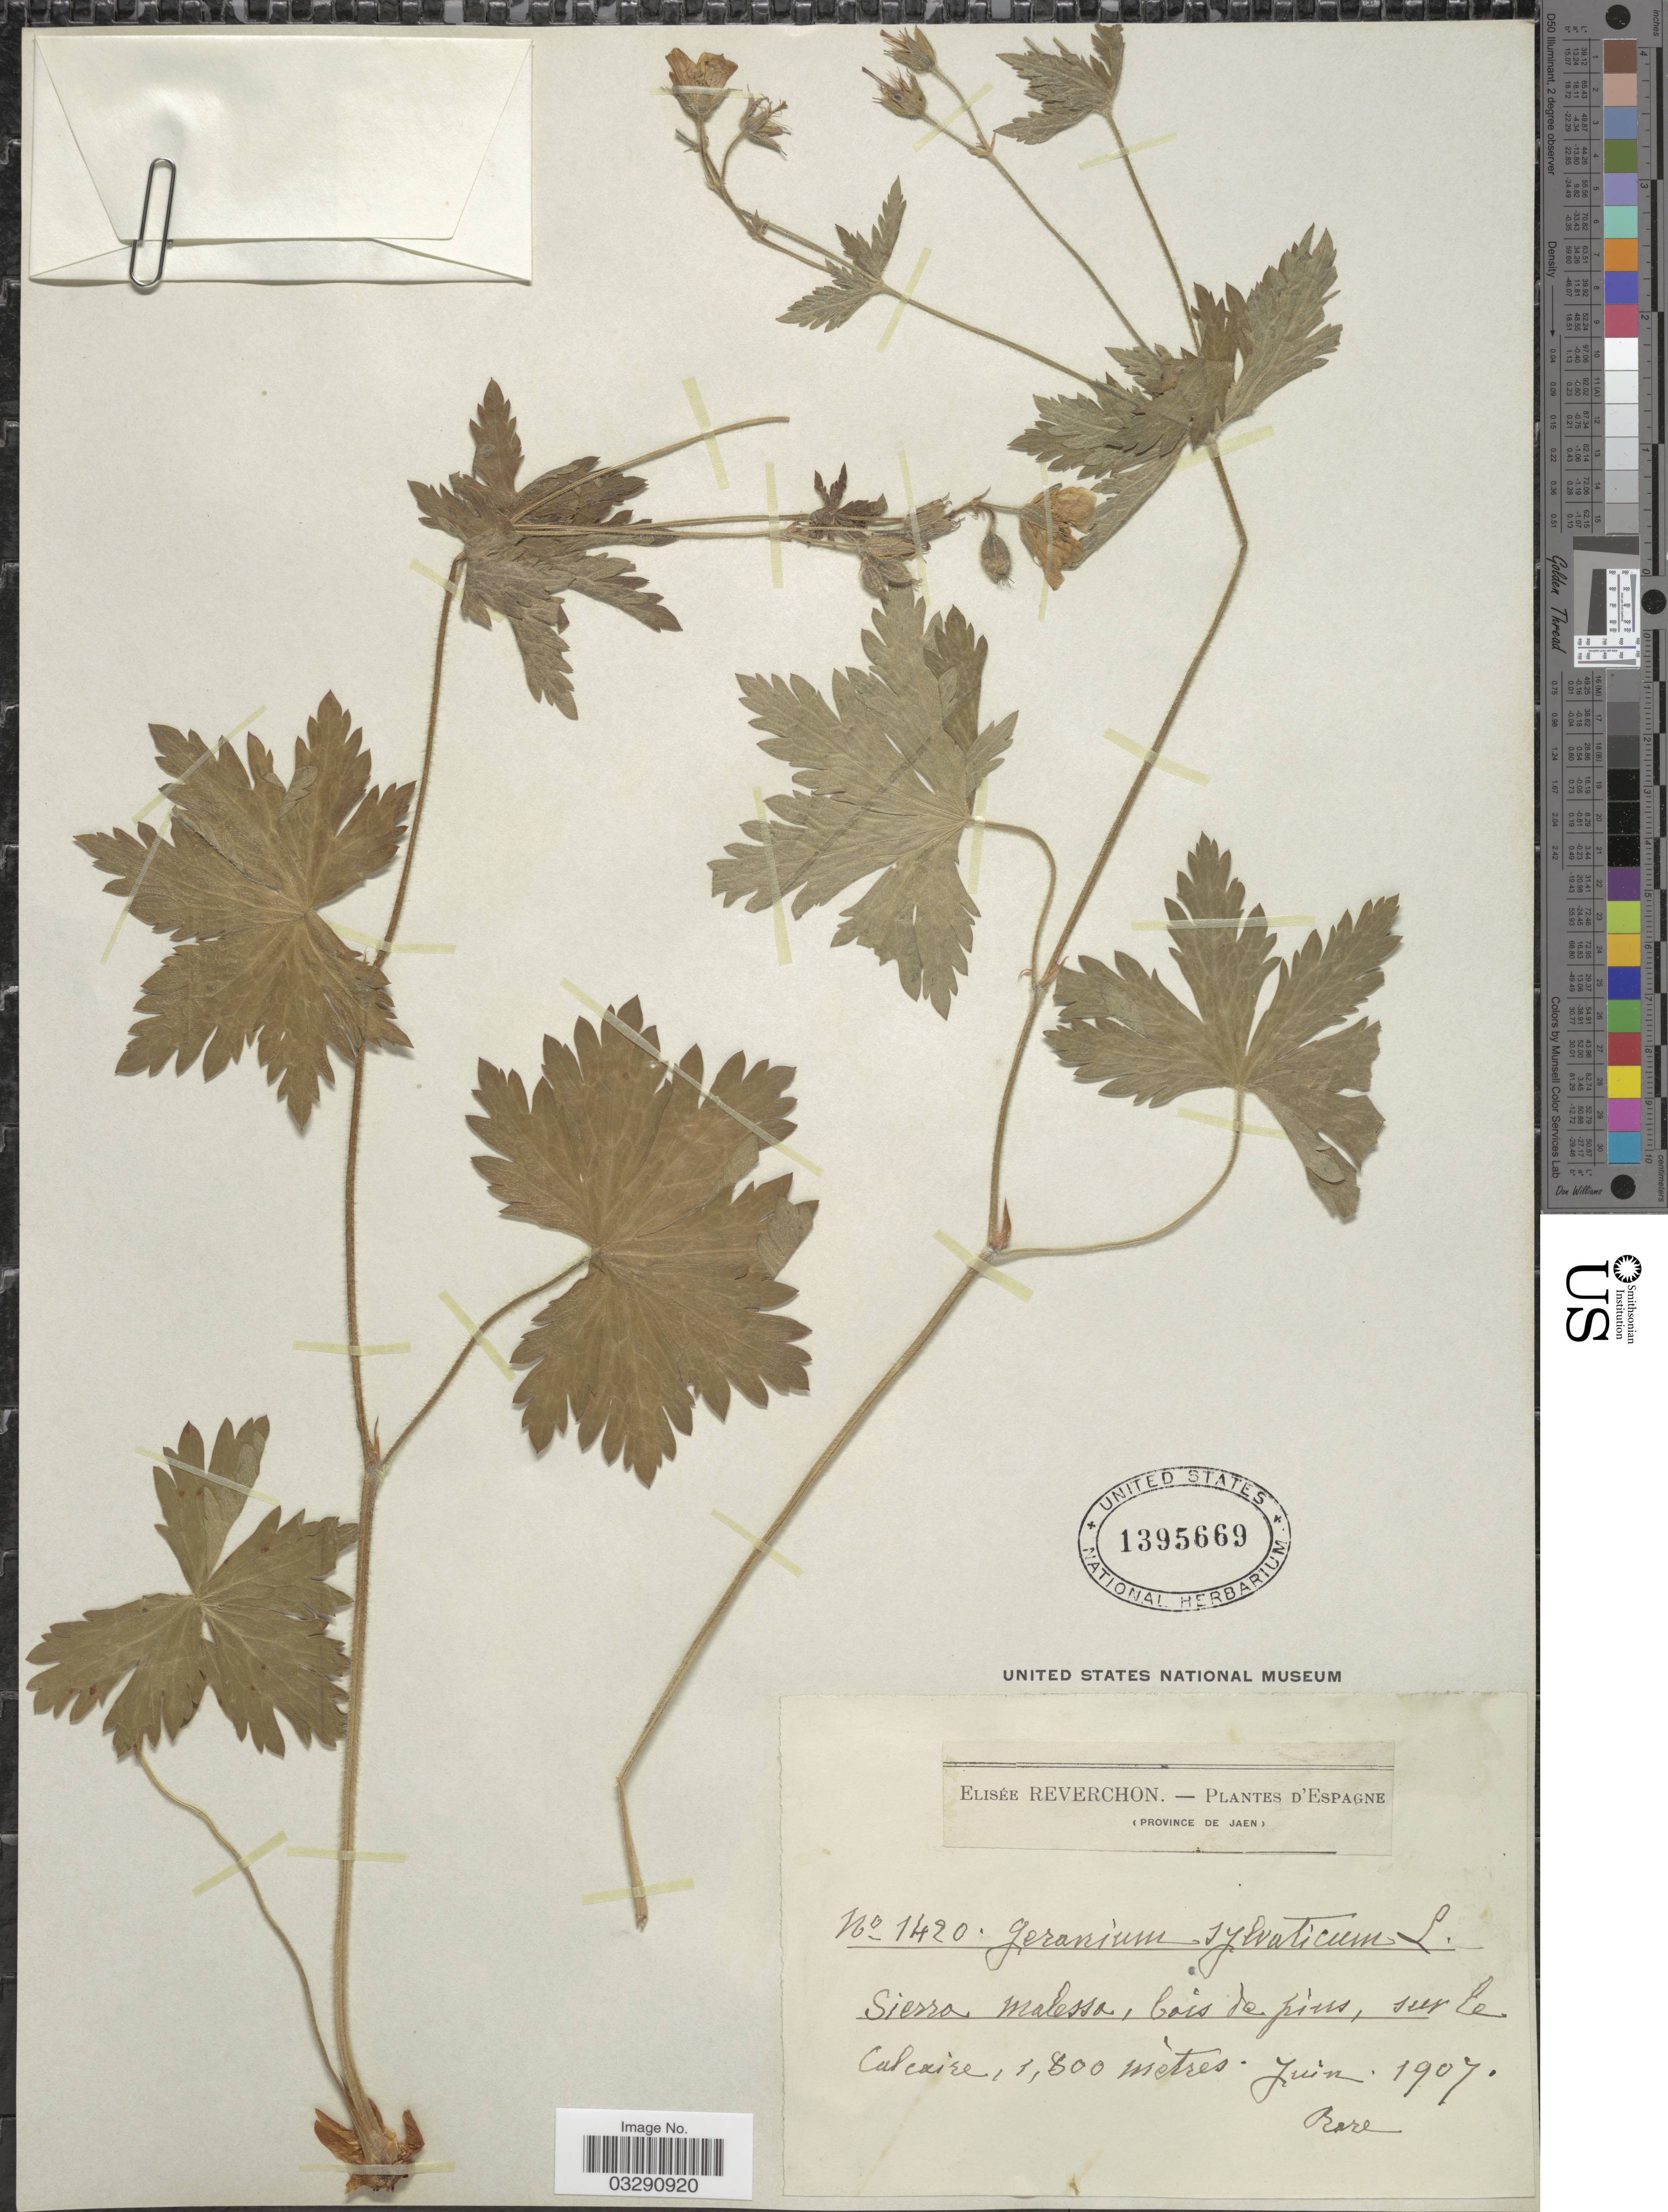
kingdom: Plantae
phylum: Tracheophyta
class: Magnoliopsida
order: Geraniales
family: Geraniaceae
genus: Geranium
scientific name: Geranium silvaticum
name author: L.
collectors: E. Reverchon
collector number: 1420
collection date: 1907-06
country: Spain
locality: (Province de Jaen), Sierra malessa, bois de pius, sur le calcaire.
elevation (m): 1800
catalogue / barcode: US 1395669